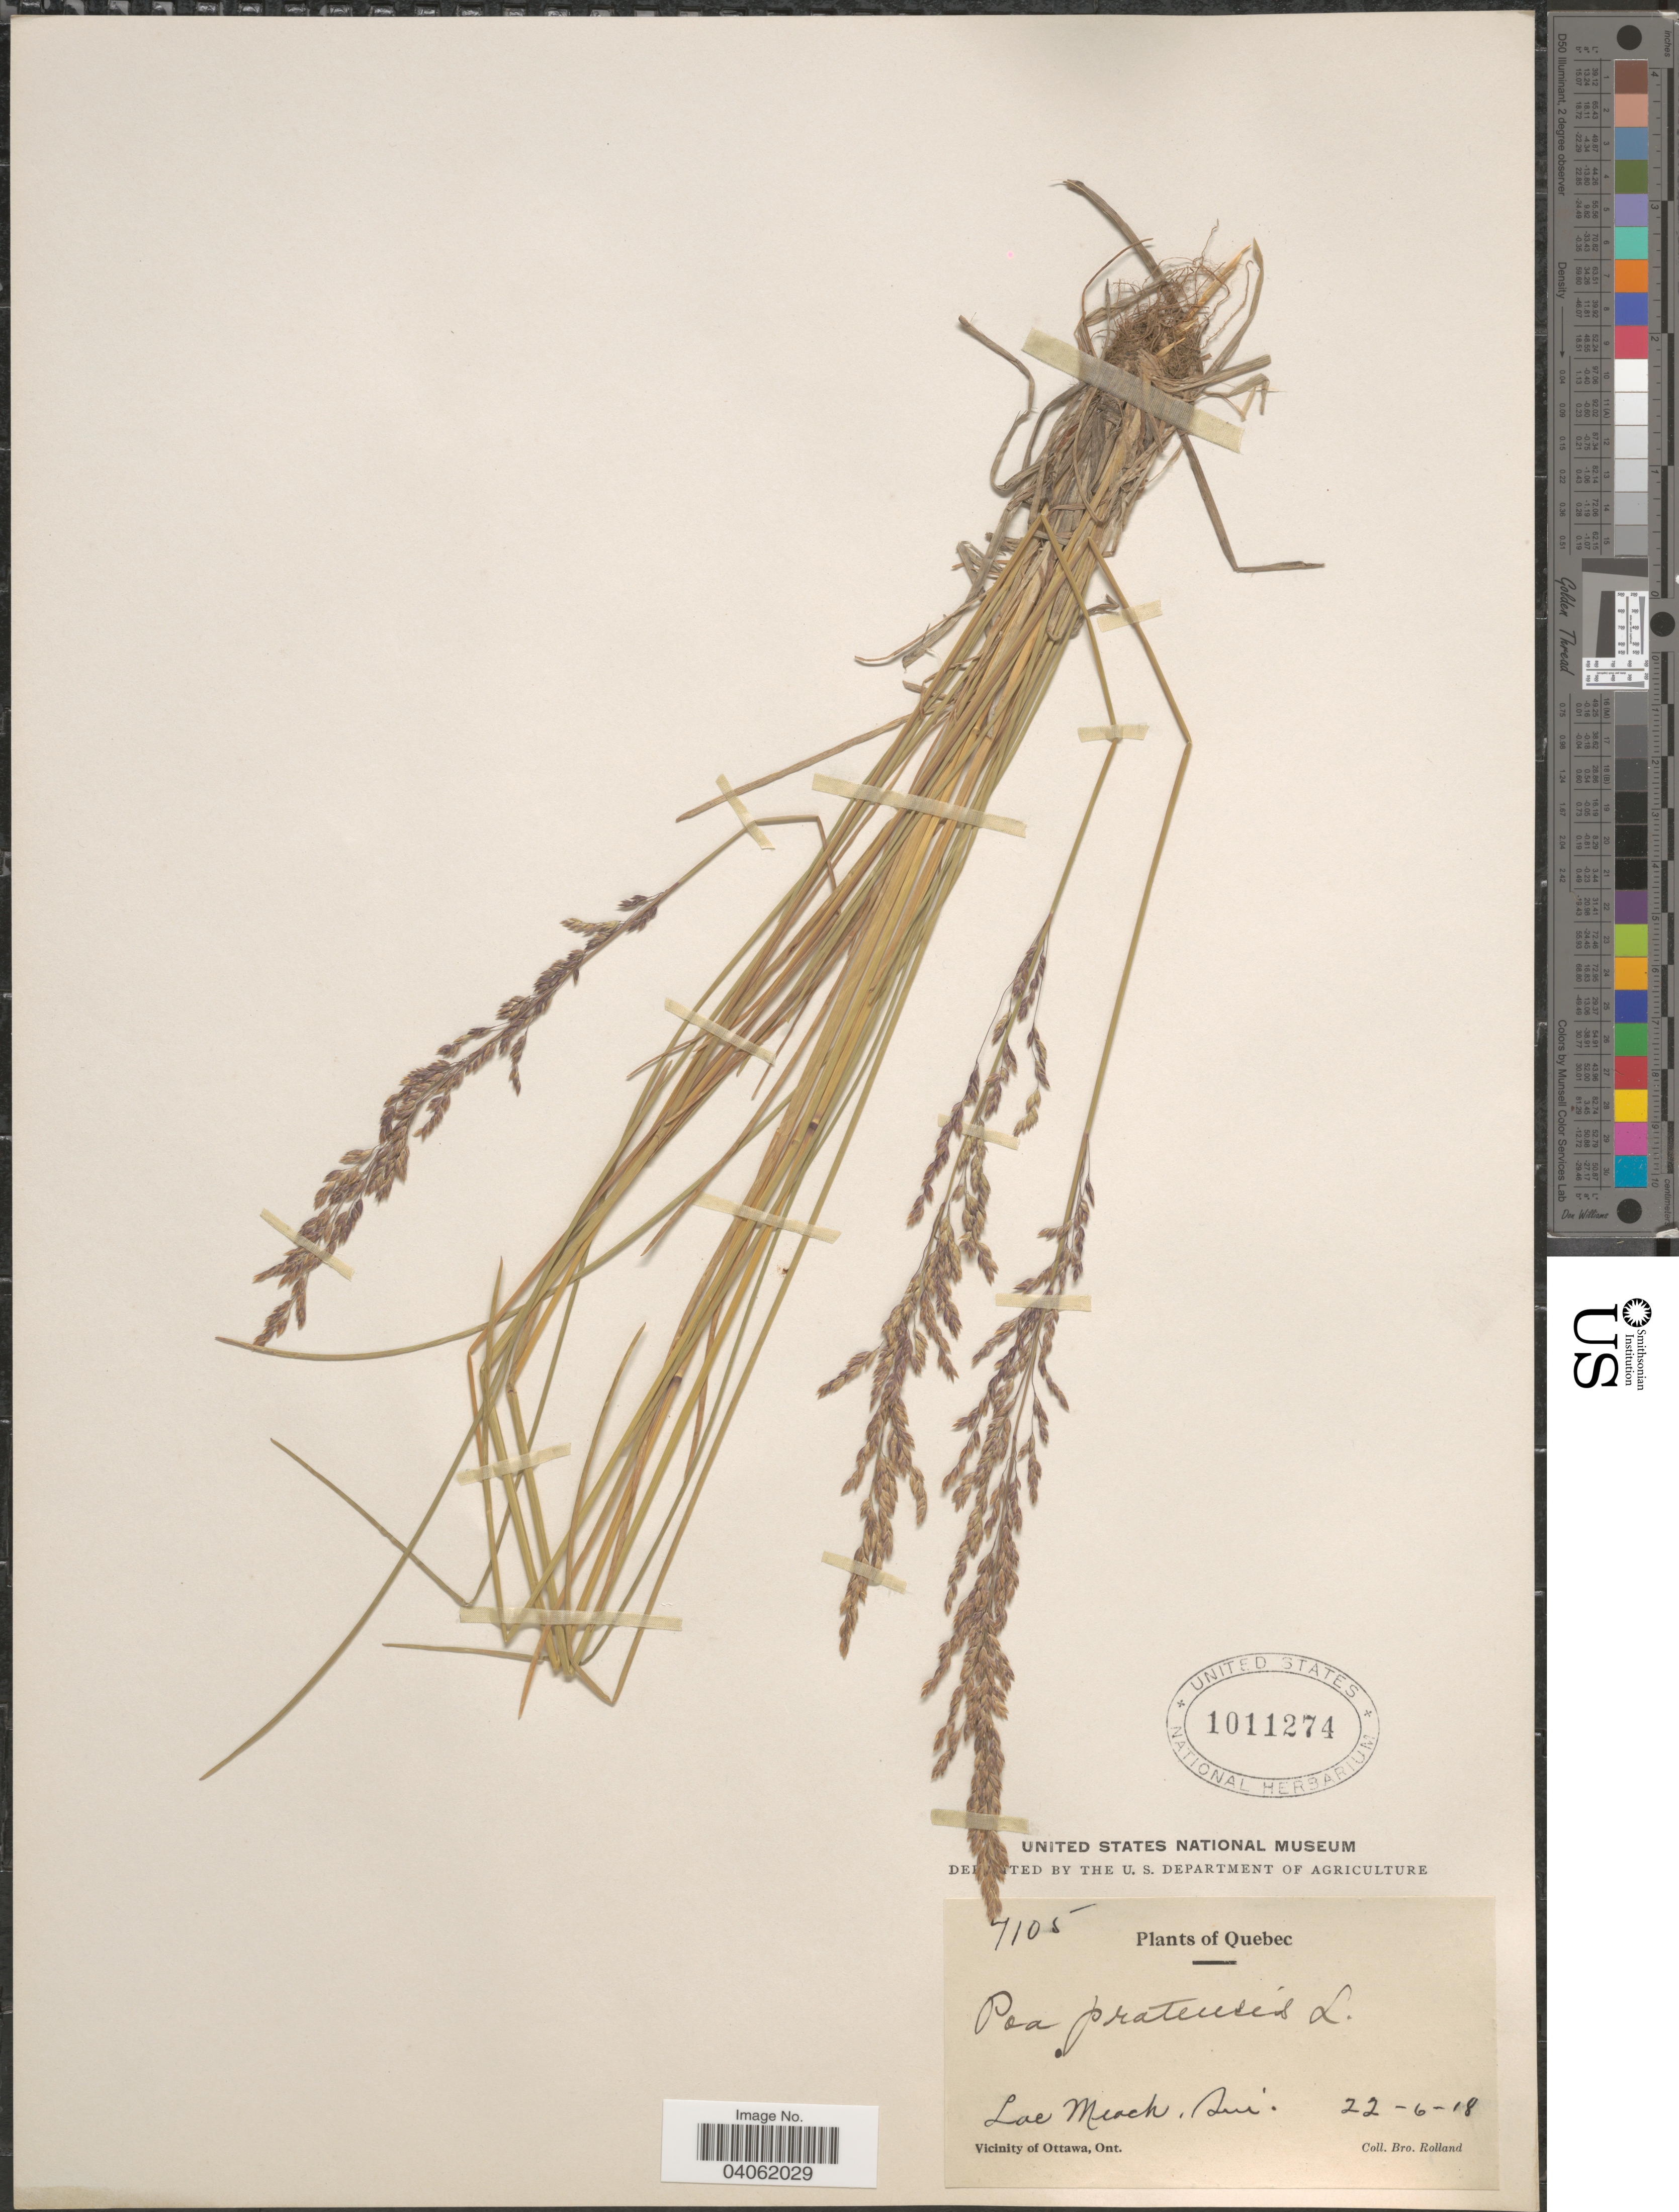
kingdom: Plantae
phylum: Tracheophyta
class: Liliopsida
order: Poales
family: Poaceae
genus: Poa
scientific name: Poa pratensis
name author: L.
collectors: B. Rolland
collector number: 7105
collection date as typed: Transcribed d/m/y: 22/6/18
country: Canada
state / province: Quebec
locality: Lac Meach, Qué.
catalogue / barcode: US 1011274